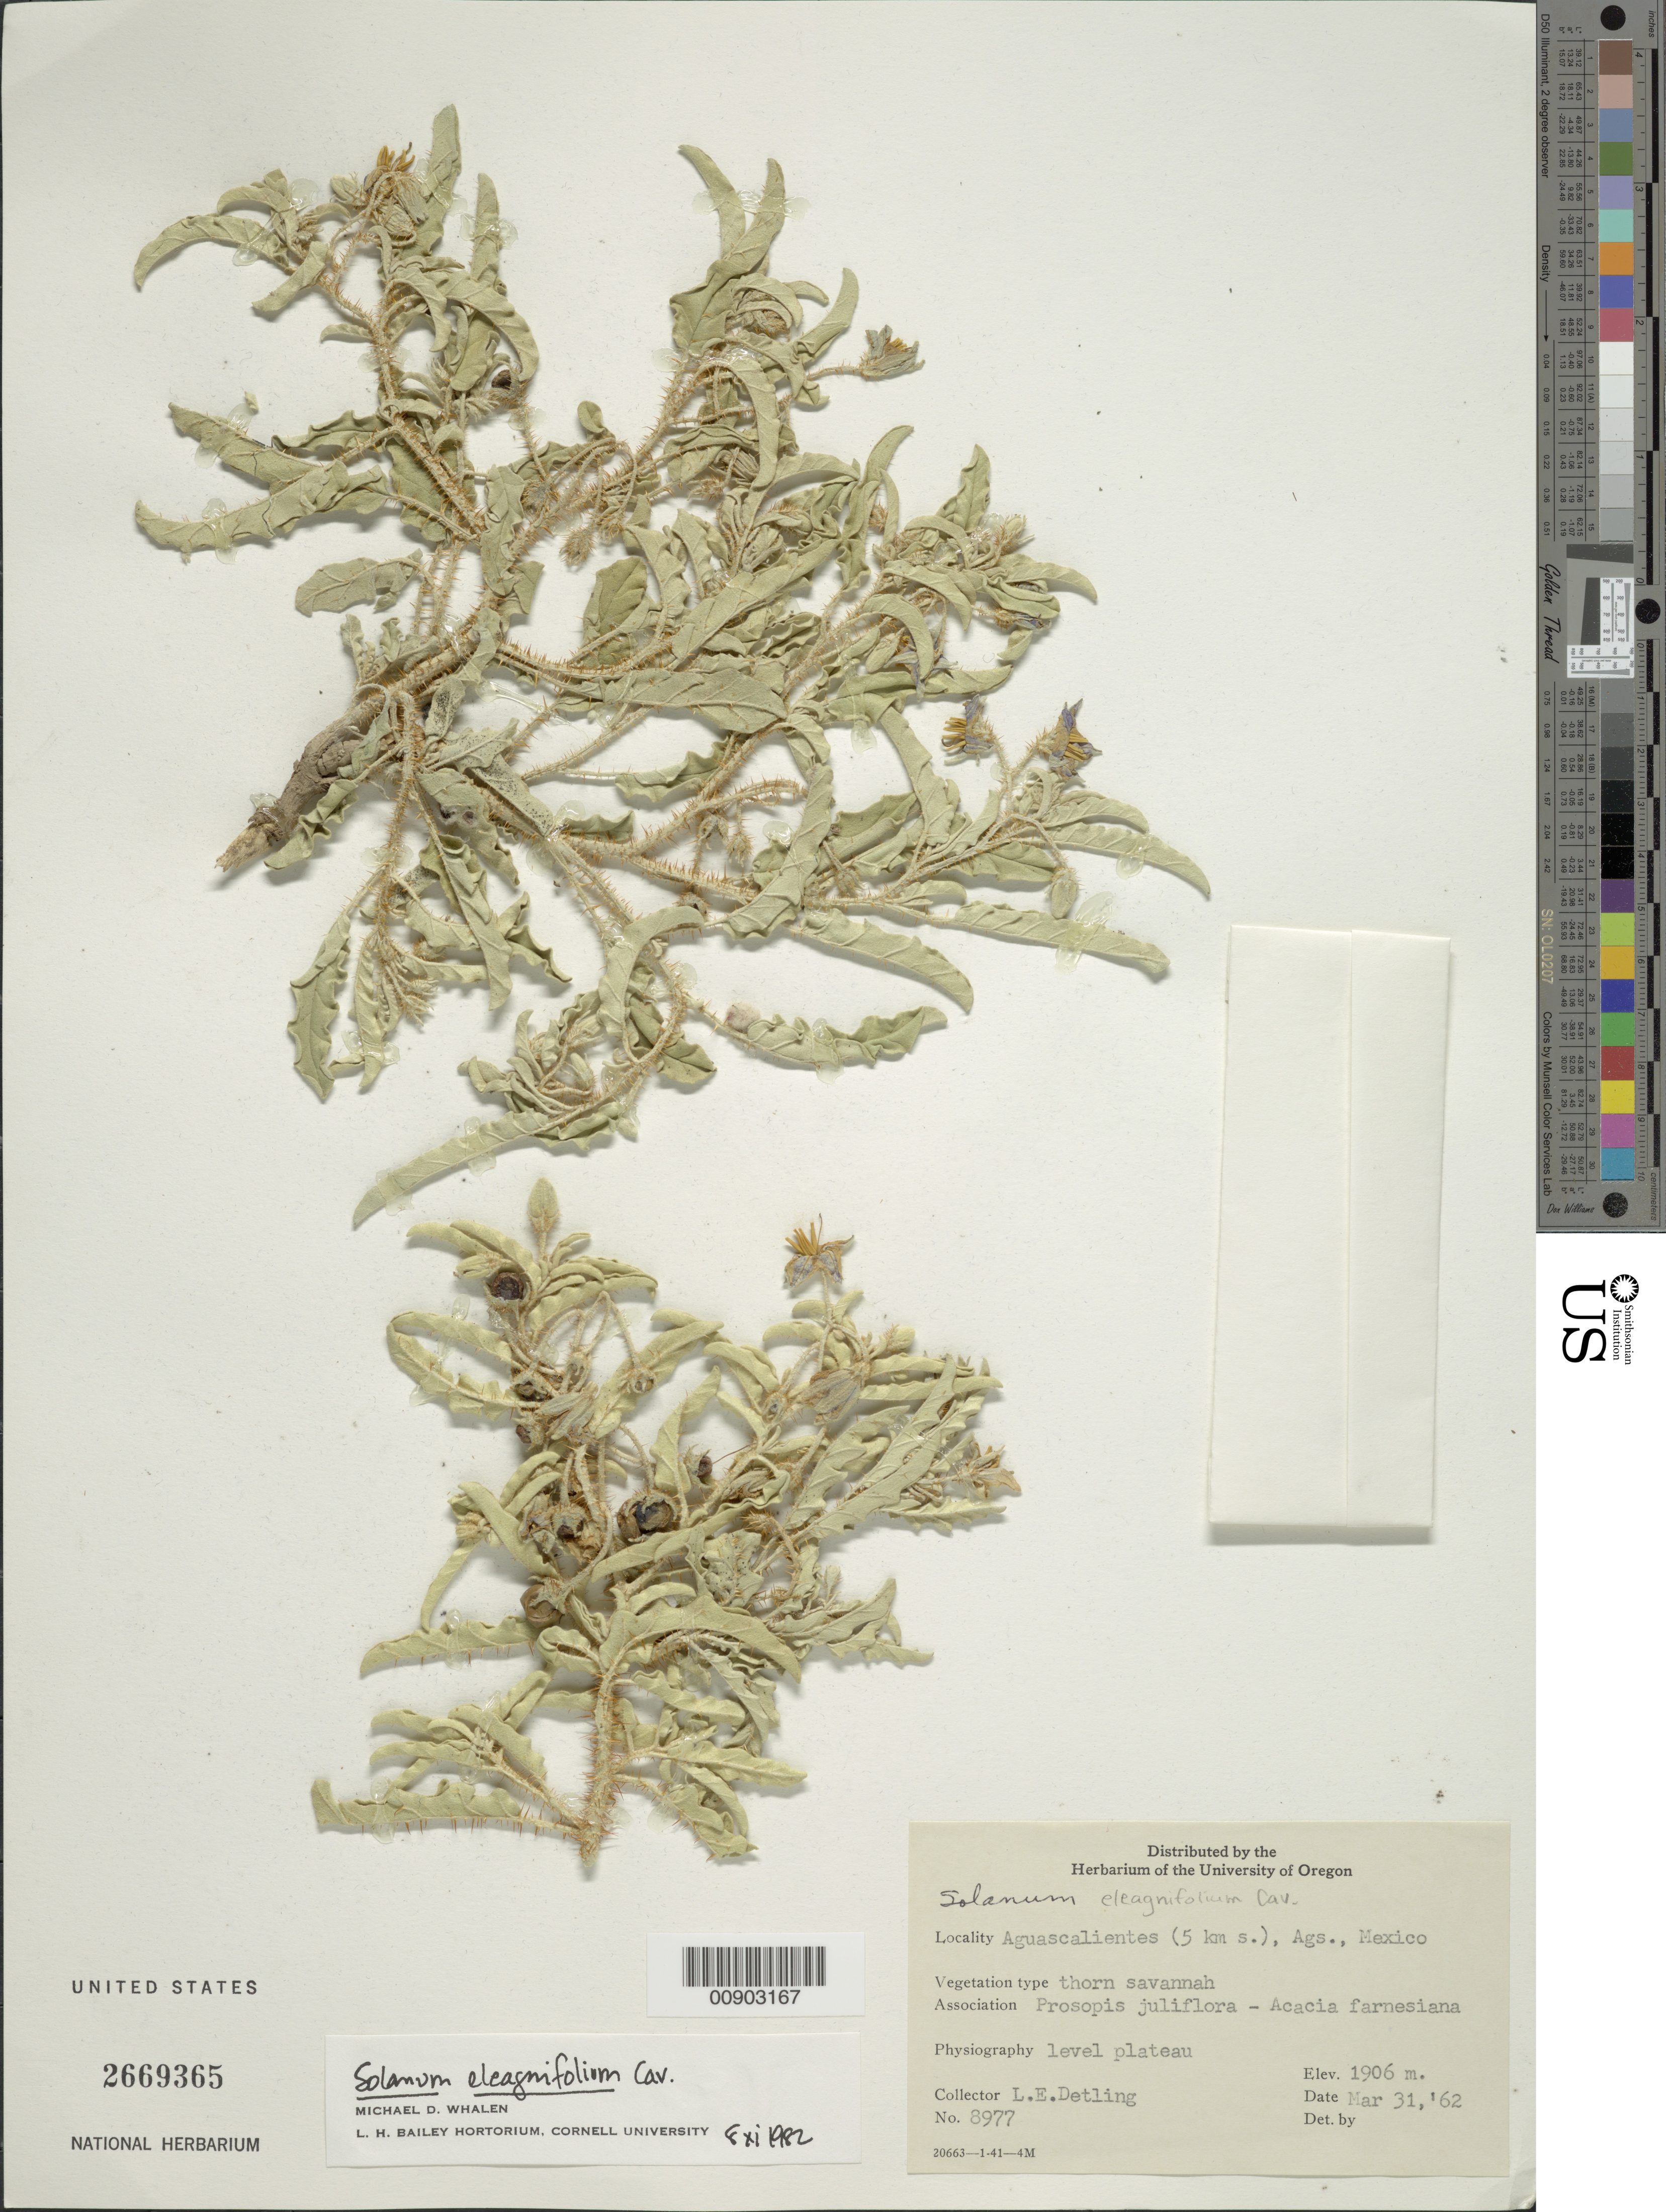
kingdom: Plantae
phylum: Tracheophyta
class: Magnoliopsida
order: Solanales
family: Solanaceae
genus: Solanum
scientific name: Solanum elaeagnifolium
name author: Cav.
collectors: L. E. Detling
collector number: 8977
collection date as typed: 31 Mar 1962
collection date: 1962-03-31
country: Mexico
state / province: Aguascalientes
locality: Aguascalientes (5 km. S.), Aguascalientes.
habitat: Thorn savannah. Association: Prosopis juliflora - Acacia farnesiana. Level plateau.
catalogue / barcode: US 2669365